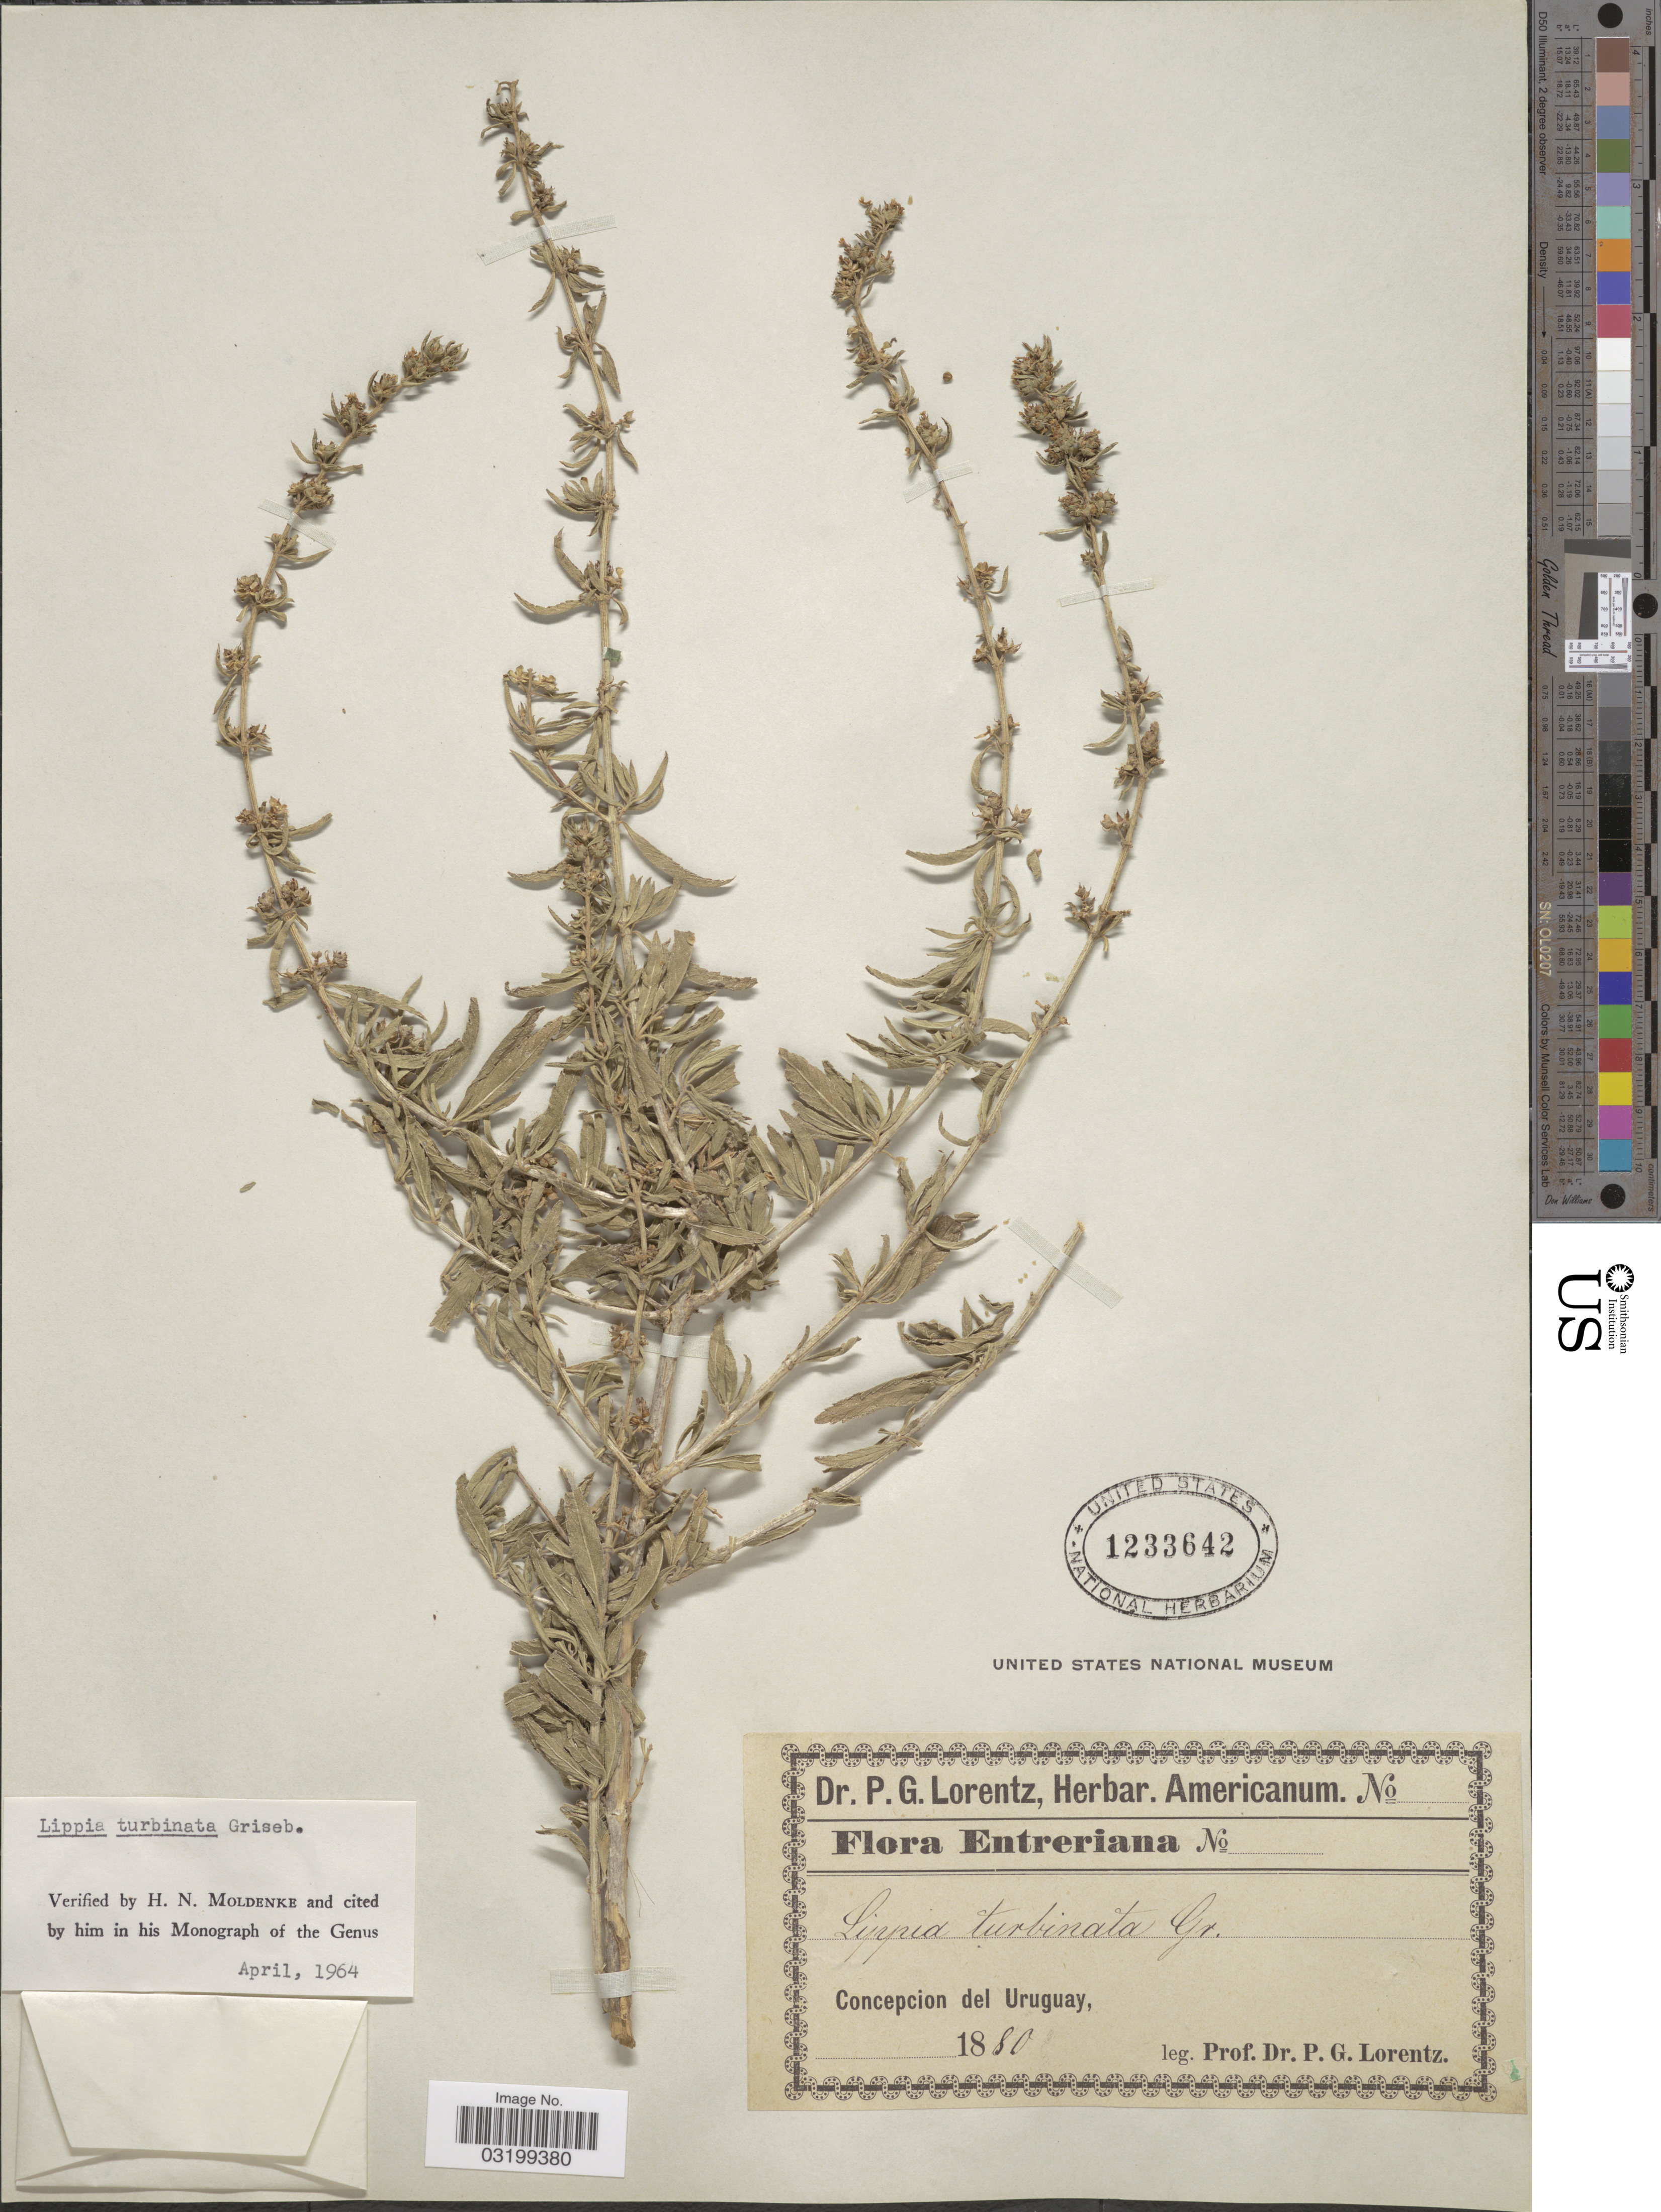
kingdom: Plantae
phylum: Tracheophyta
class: Magnoliopsida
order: Lamiales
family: Verbenaceae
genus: Lippia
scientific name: Lippia turbinata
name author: Griseb.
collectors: P. G. Lorentz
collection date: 1880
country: Uruguay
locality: Concepcion del Uruguay.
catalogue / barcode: US 1233642